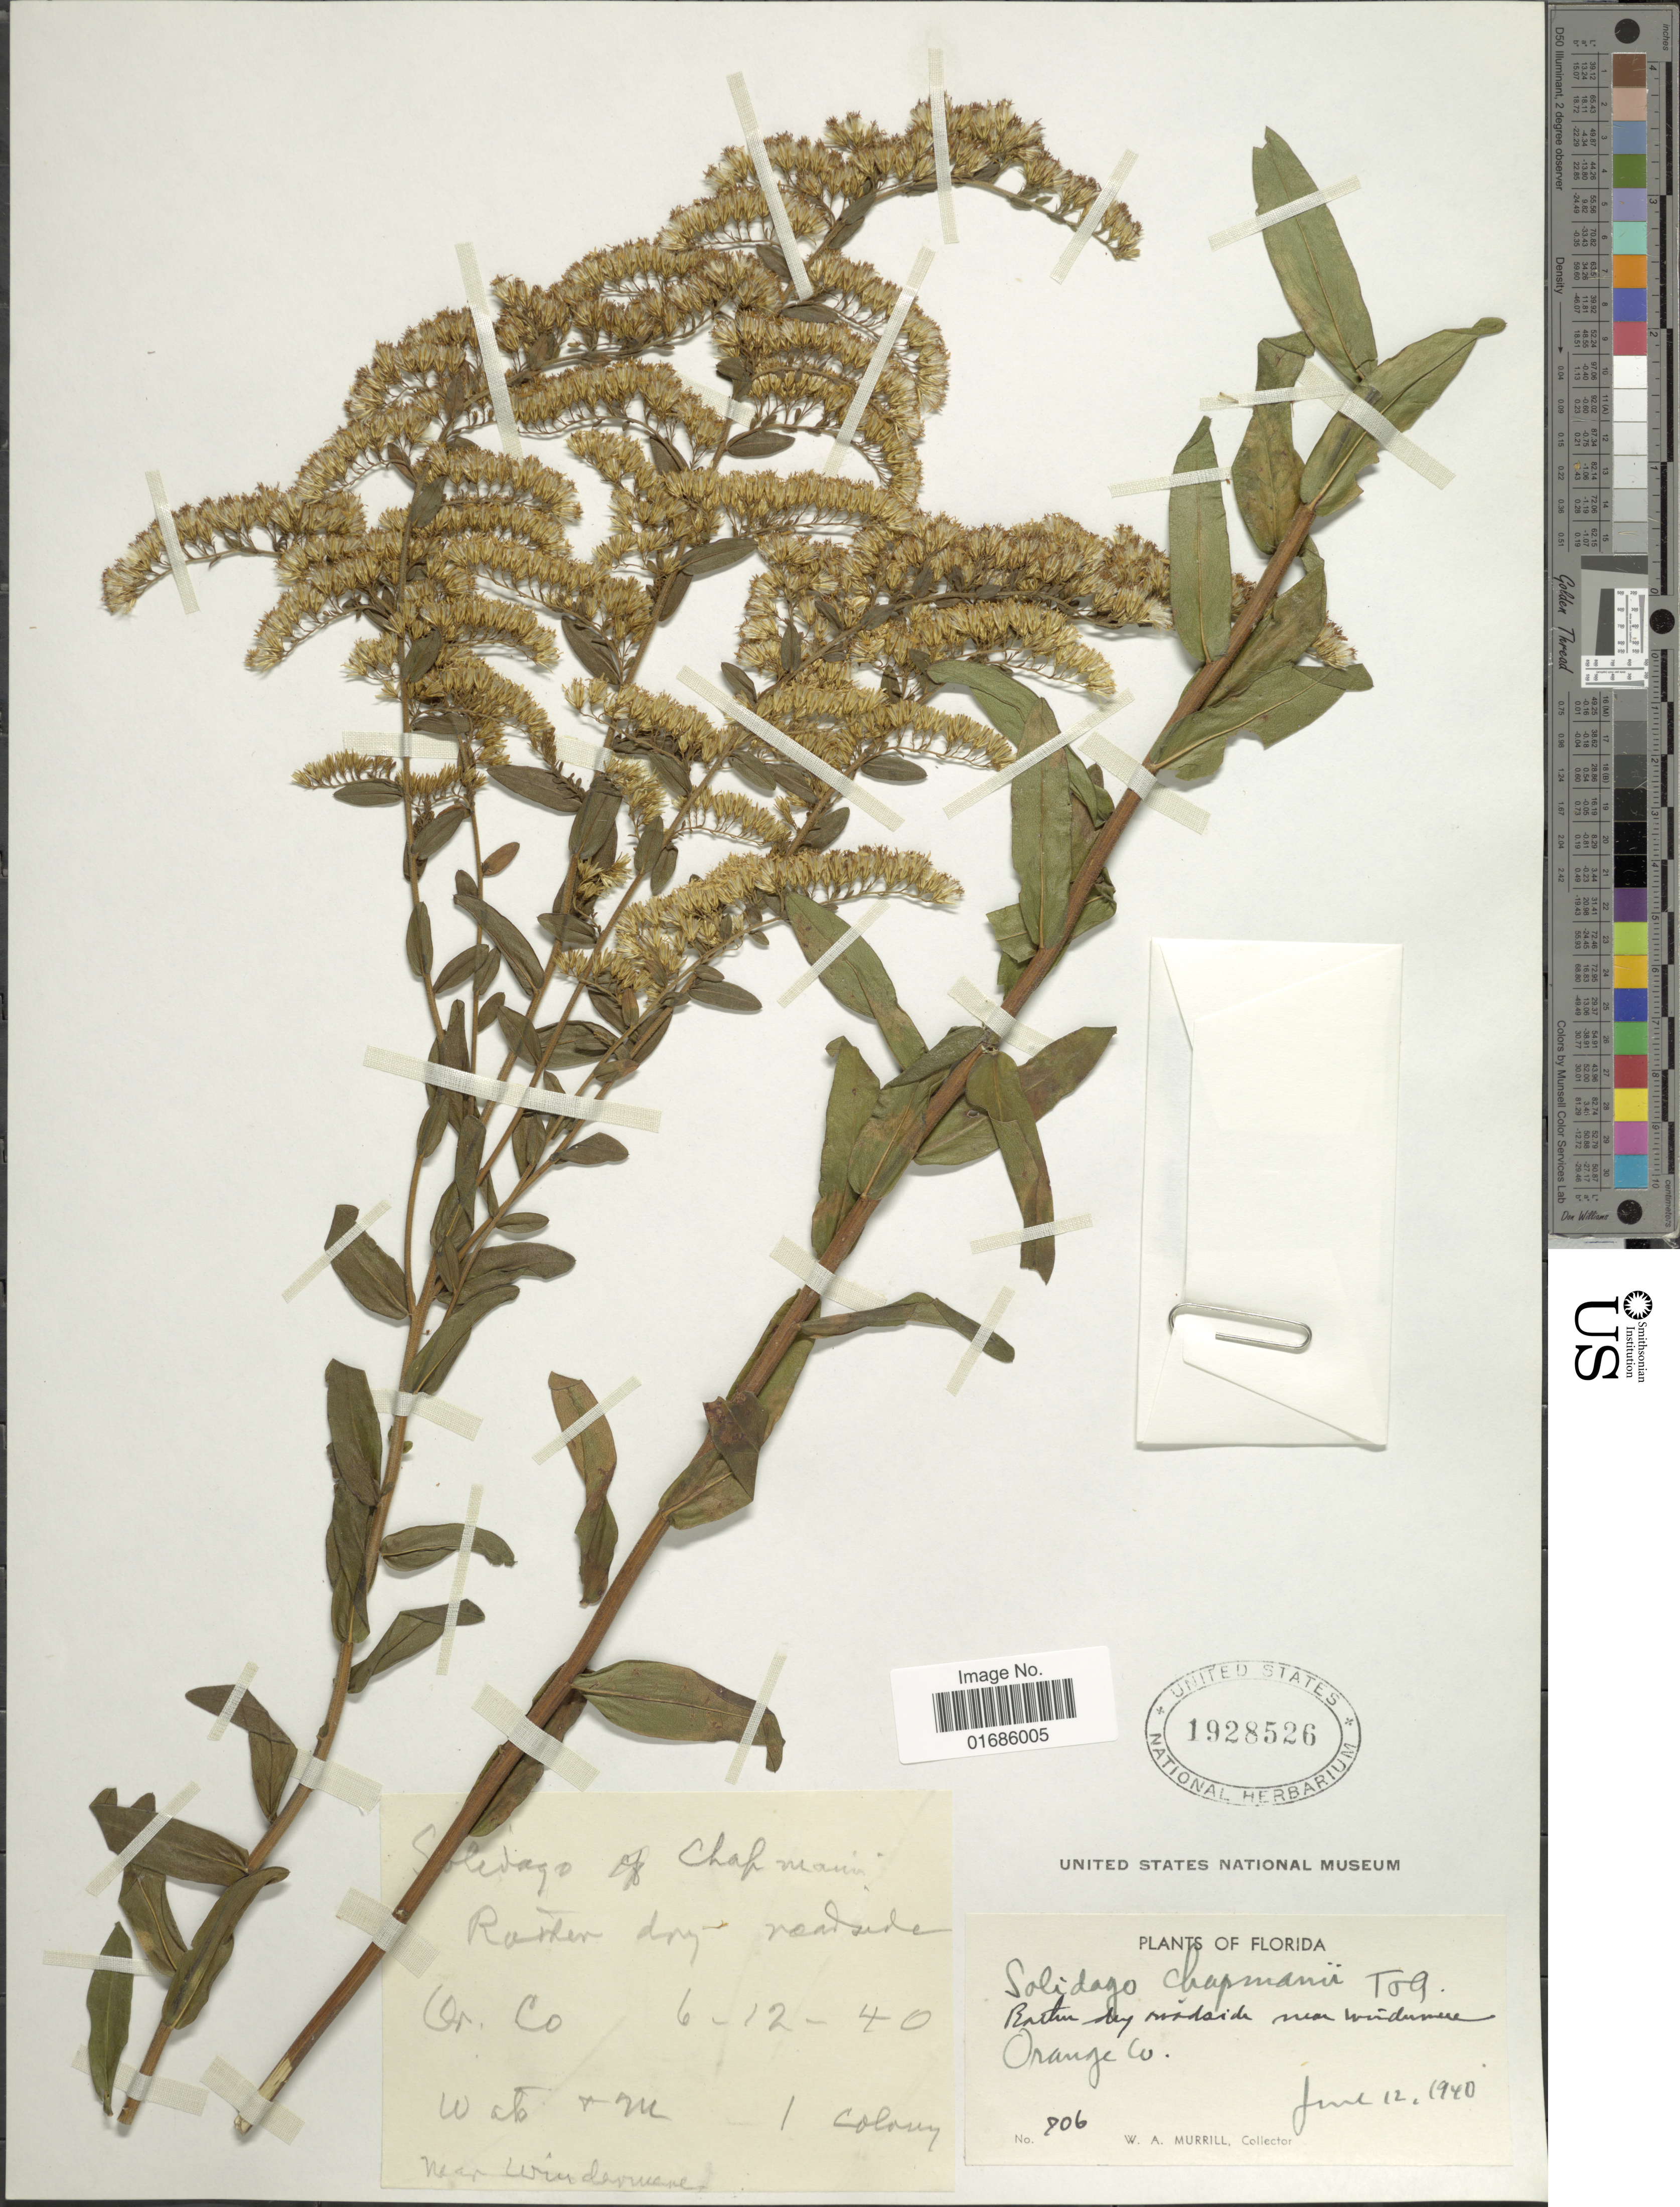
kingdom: Plantae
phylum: Tracheophyta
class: Magnoliopsida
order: Asterales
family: Asteraceae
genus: Solidago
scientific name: Solidago chapmanii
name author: Torr. & A. Gray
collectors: W. A. Murrill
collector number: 906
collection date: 1940-06-12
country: United States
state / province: Florida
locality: Orange Co.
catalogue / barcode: US 1928526